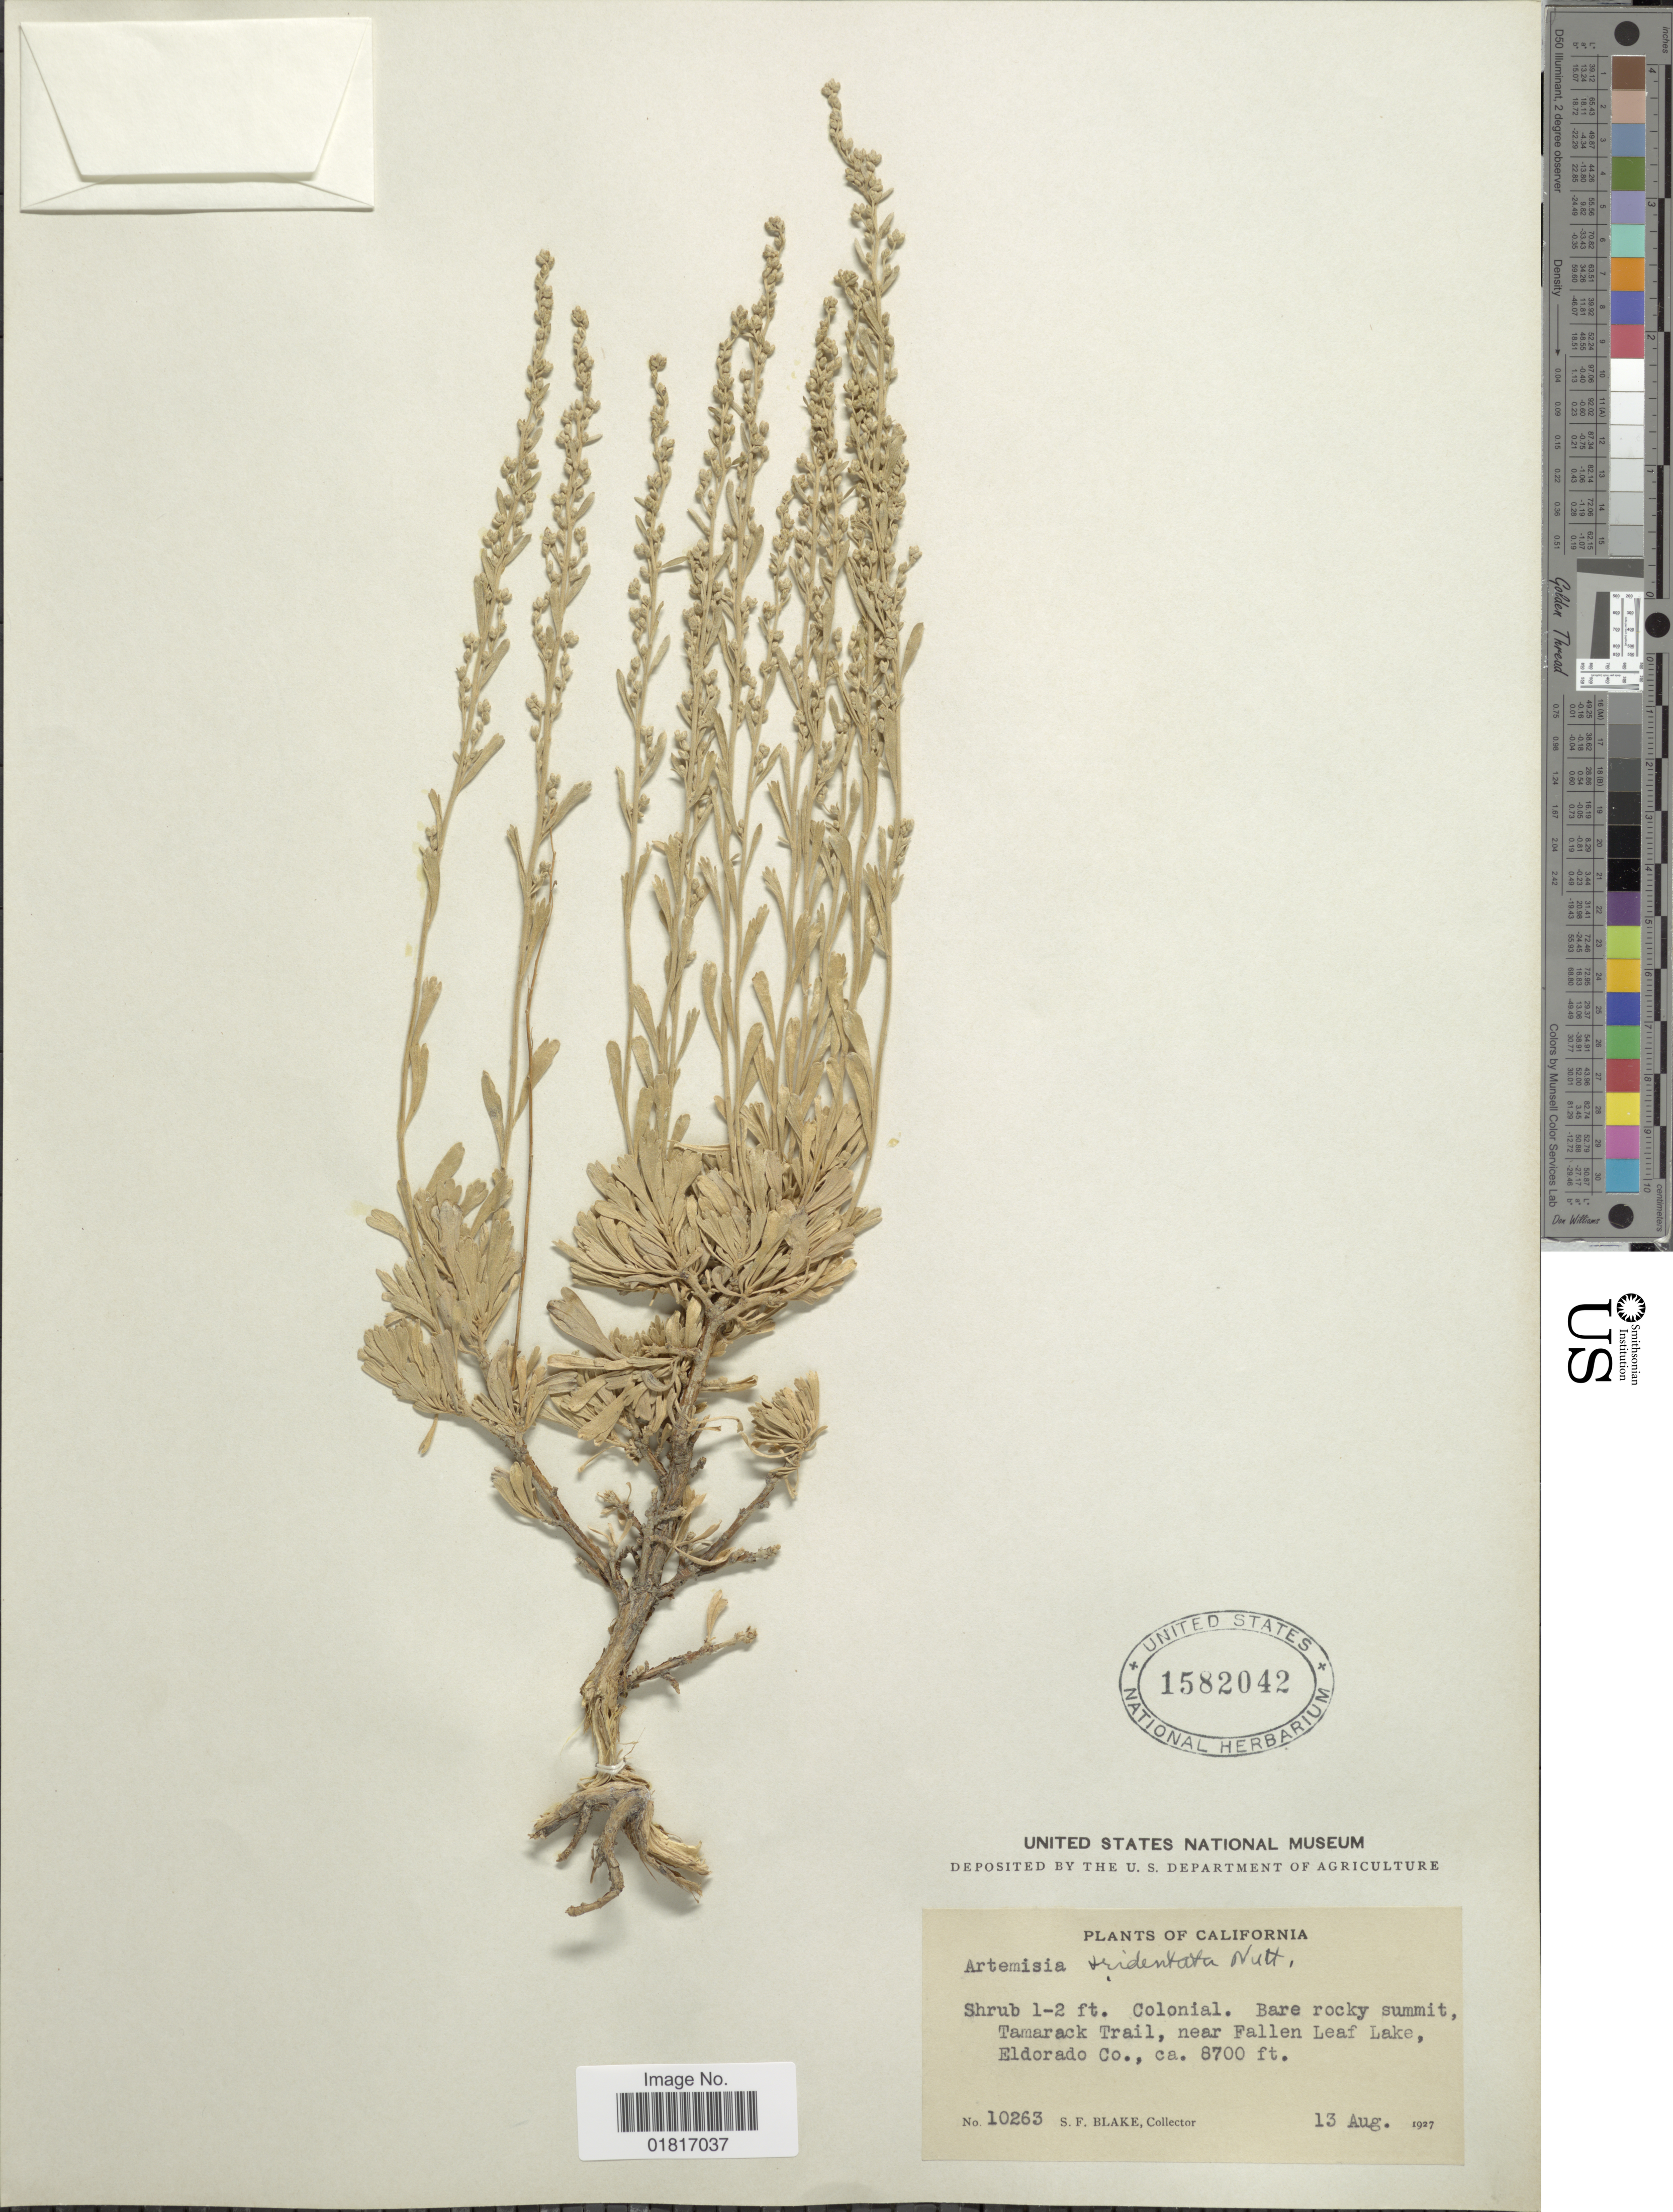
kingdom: Plantae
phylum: Tracheophyta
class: Magnoliopsida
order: Asterales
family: Asteraceae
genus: Artemisia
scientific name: Artemisia tridentata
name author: Nutt.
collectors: S. Blake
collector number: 10263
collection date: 1927-08-13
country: United States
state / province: California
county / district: El Dorado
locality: Bare rocky summit, Tamarack Trail, near Fallen Leaf Lake, Eldorado Co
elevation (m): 2652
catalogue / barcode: US 1582042